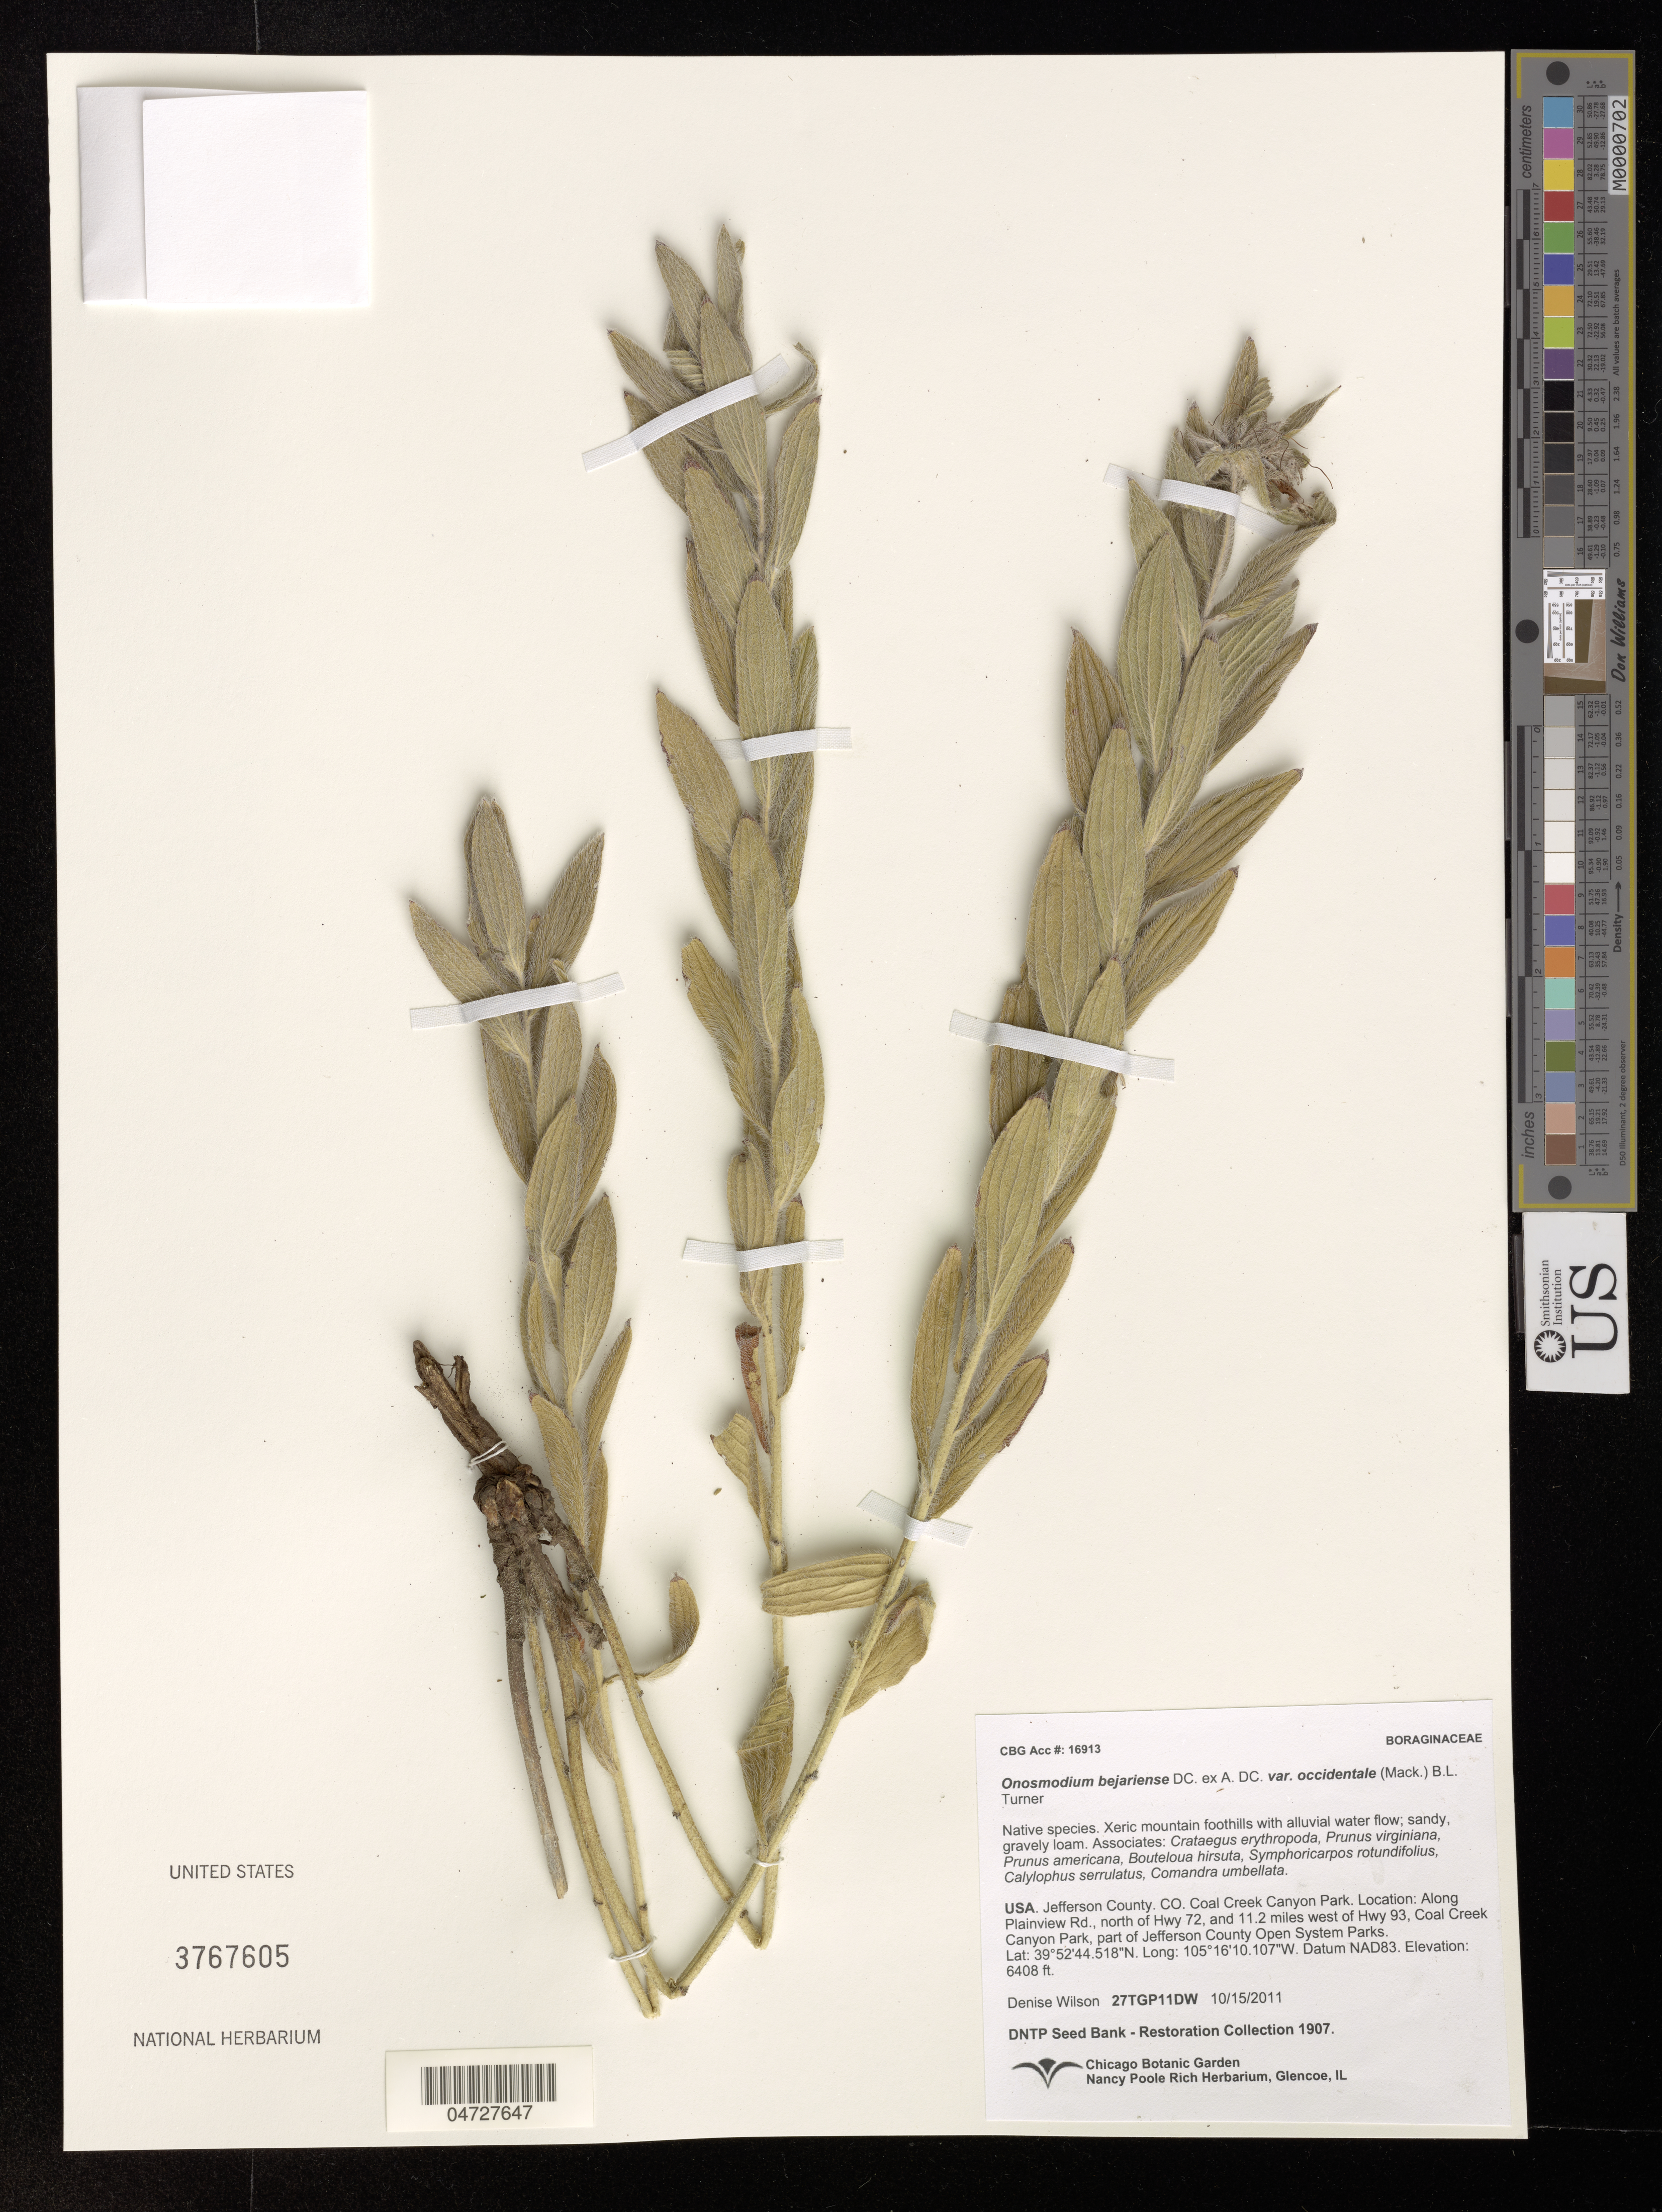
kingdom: Plantae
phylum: Tracheophyta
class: Magnoliopsida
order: Boraginales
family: Boraginaceae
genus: Onosmodium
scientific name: Onosmodium bejariense var. occidentale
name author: (Mack.) B.L. Turner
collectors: D. Wilson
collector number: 27TGP11DW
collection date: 2011-10-15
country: United States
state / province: Colorado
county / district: Jefferson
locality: Jefferson County. Coal Creek Canyon Park. Along Plainview Rd., north of Hwy 72, and 11.2 miles west of Hwy 93, Coal Creek Canyon Park, part of Jefferson County Open System Parks.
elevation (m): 1953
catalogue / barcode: US 3767605